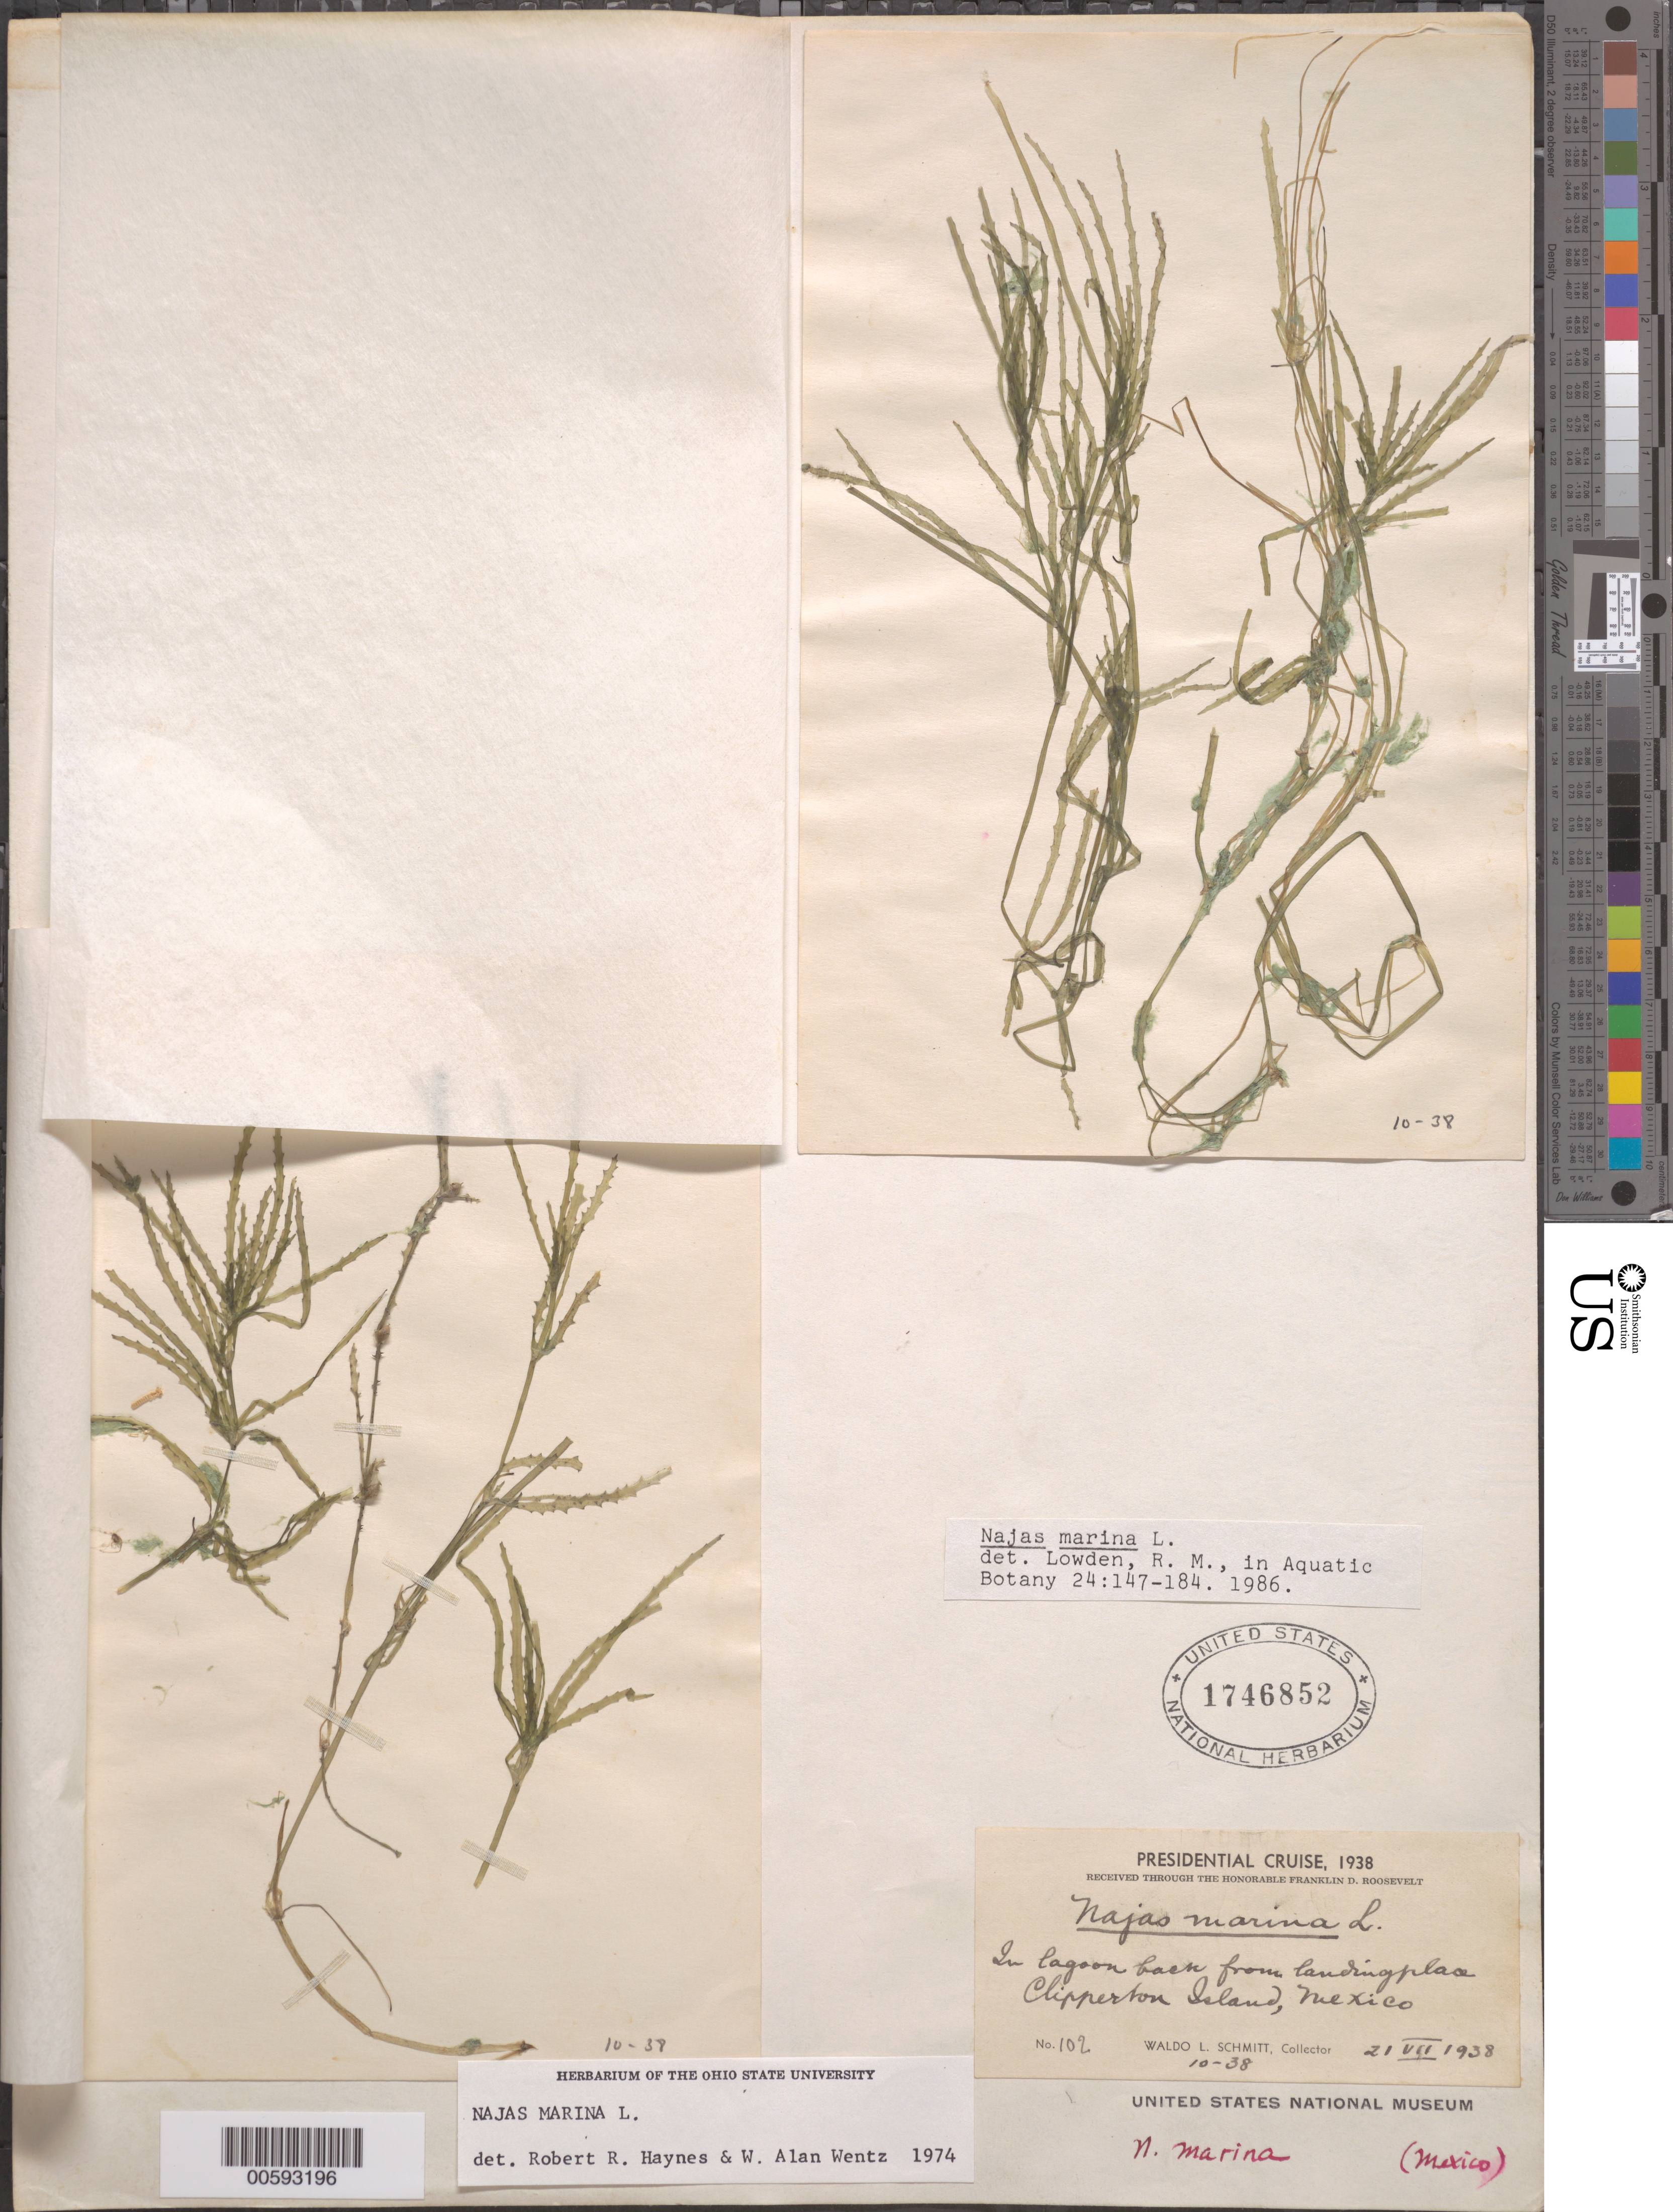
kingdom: Plantae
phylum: Tracheophyta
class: Liliopsida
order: Alismatales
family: Hydrocharitaceae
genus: Najas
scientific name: Najas marina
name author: L.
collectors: W. L. Schmitt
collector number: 102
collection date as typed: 21 Jul 1938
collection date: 1938-07-21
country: Central Am. Pac. Islands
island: Clipperton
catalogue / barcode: US 1746852